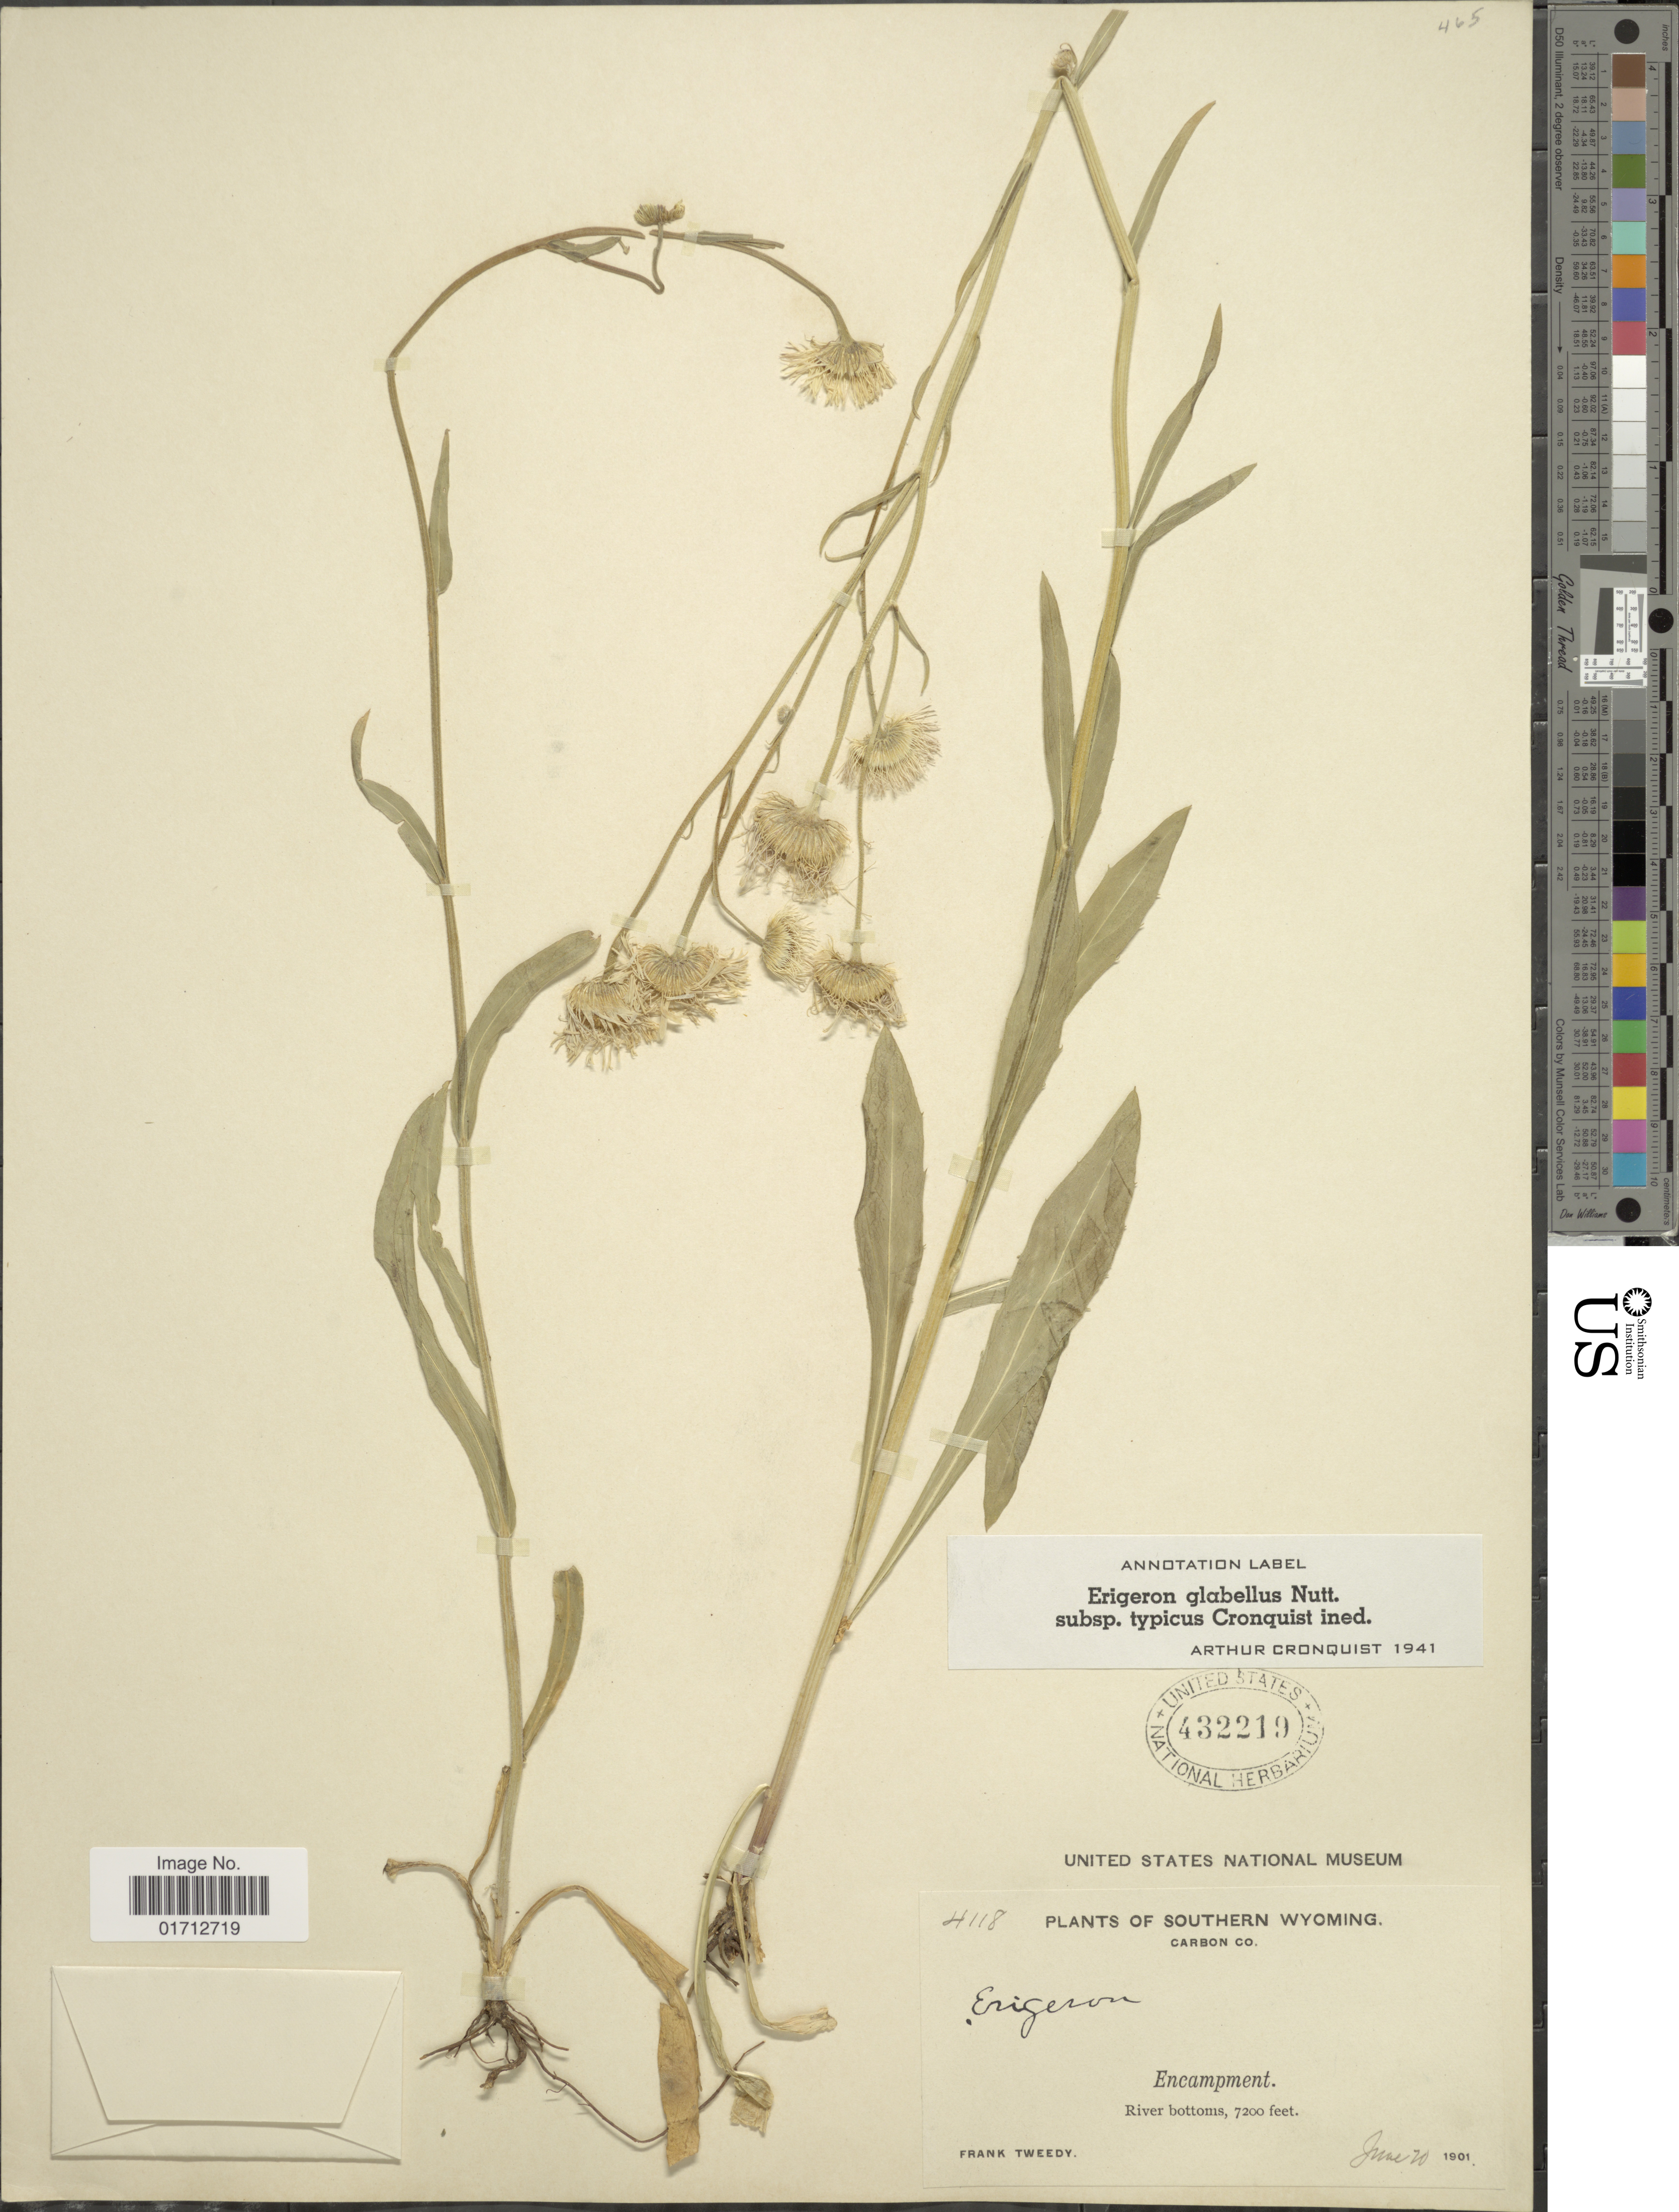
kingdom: Plantae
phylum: Tracheophyta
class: Magnoliopsida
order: Asterales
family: Asteraceae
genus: Erigeron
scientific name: Erigeron glabellus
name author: Nutt.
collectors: F. Tweedy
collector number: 4118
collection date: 1901-06-20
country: United States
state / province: Wyoming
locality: Southern Wyoming, Carbon Co., River bottoms. Encampment.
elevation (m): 2195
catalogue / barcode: US 432219